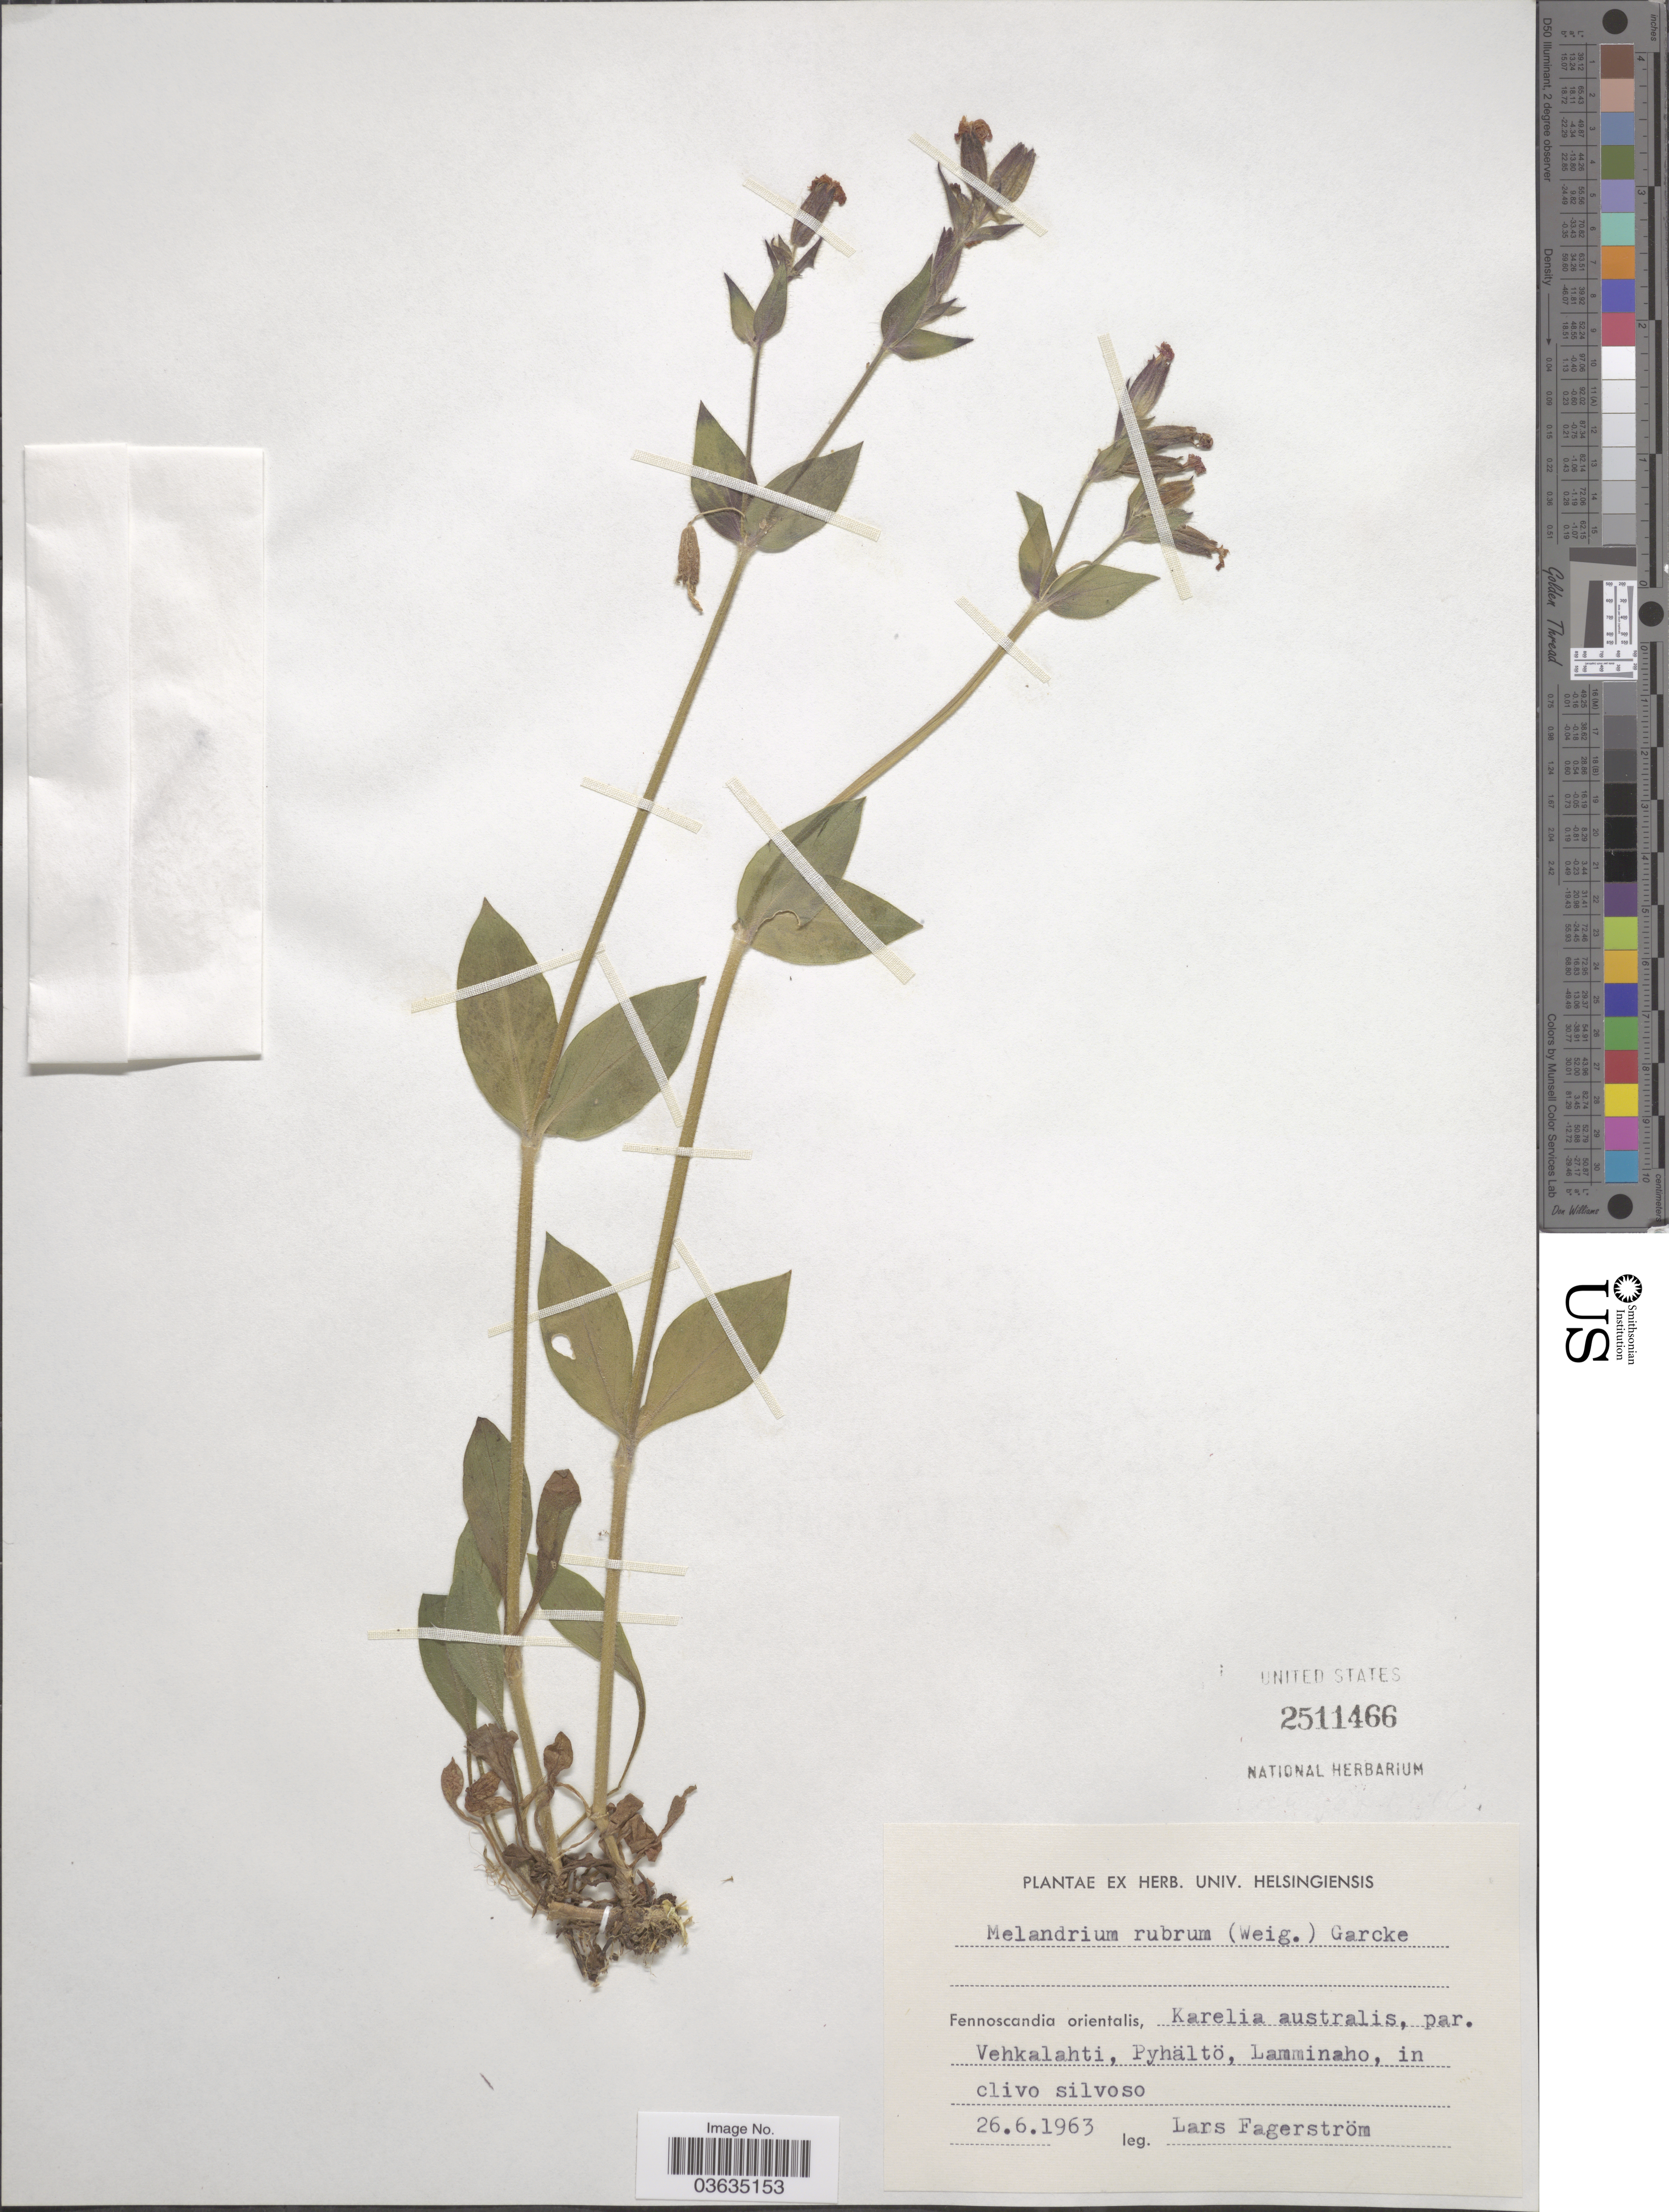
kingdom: Plantae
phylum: Tracheophyta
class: Magnoliopsida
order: Caryophyllales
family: Caryophyllaceae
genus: Silene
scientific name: Silene dioica subsp. dioica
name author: (L.) Clairv.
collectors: L. Fagerstrom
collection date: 1963-06-26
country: Finland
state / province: Etelä-Karjala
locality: Fennoscandia orientalis, Karelia australis, par. Vehkalahti, Pyhältö, Lamminaho.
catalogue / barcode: US 2511466